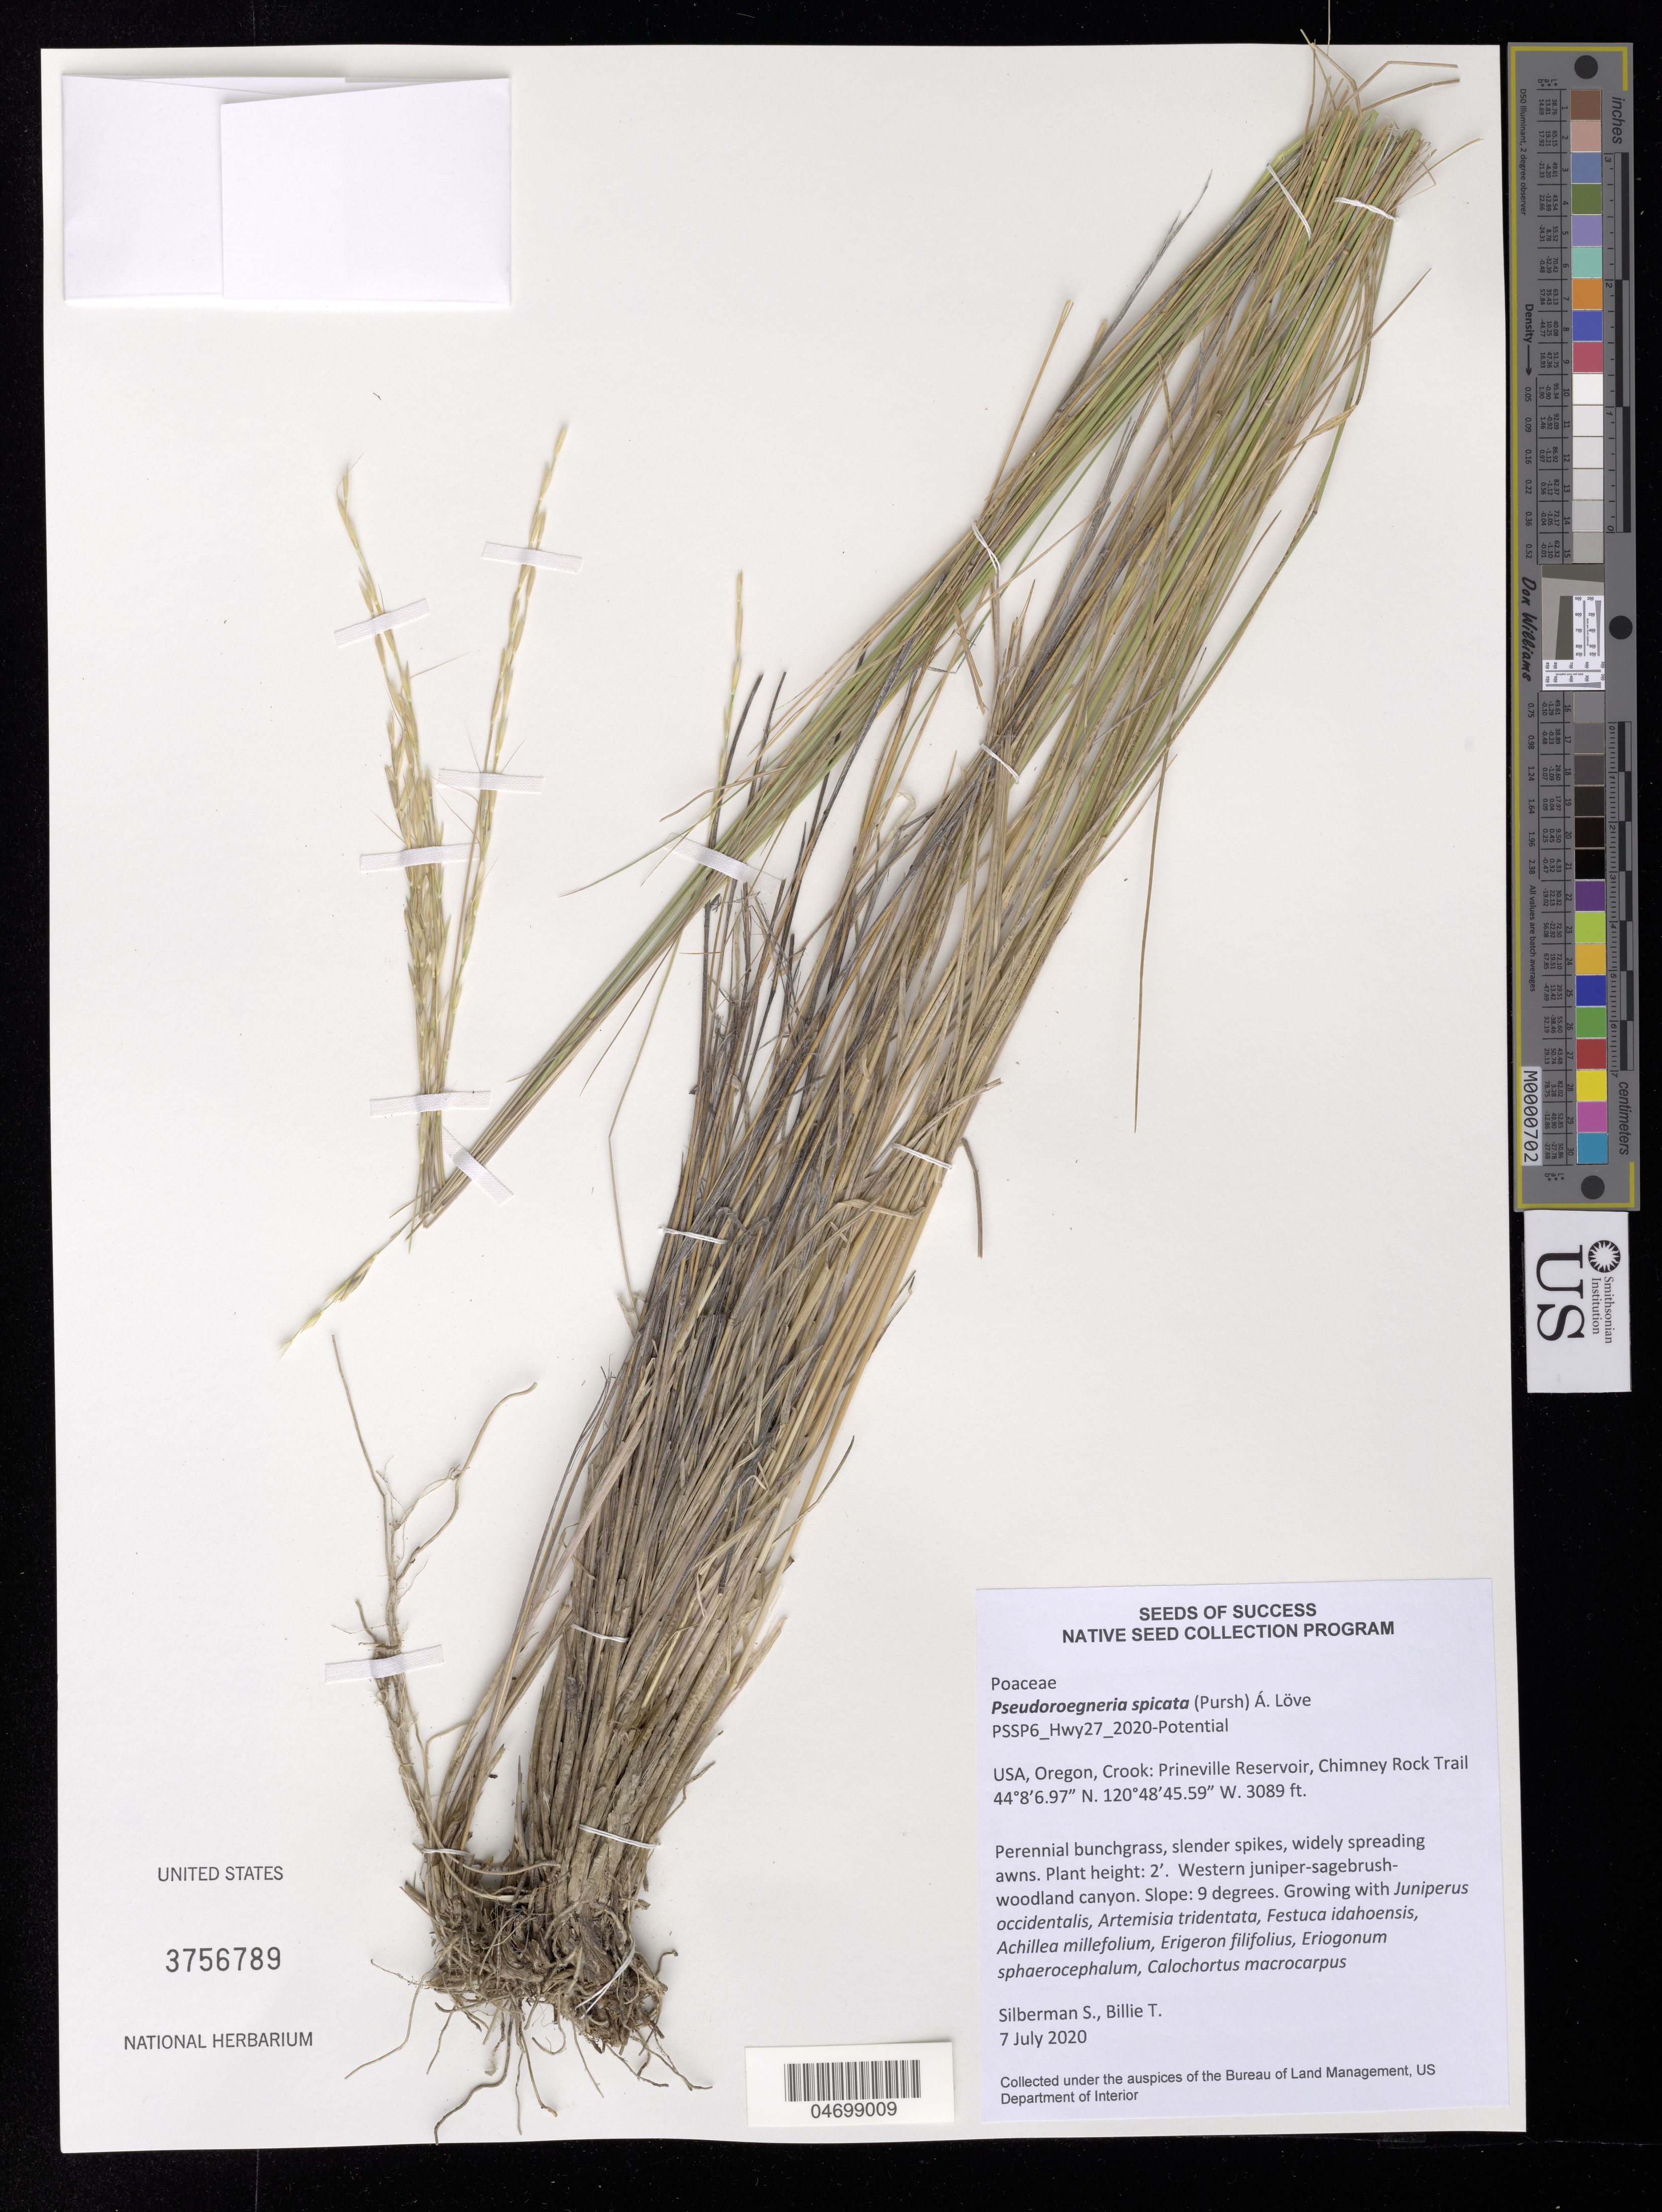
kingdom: Plantae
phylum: Tracheophyta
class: Liliopsida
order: Poales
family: Poaceae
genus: Pseudoroegneria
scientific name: Pseudoroegneria spicata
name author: (Pursh) Á. Löve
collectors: S. Silberman & T. Billie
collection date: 2020-07-07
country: United States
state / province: Oregon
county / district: Crook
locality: Prineville Reservoir, Chimney Rock Trail.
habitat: Western juniper-sagebrush-woodland canyon. With Juniperus occidentalis, Artemisia tridentata, Festuca idahoensis, etc.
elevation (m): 942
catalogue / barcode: US 3756789